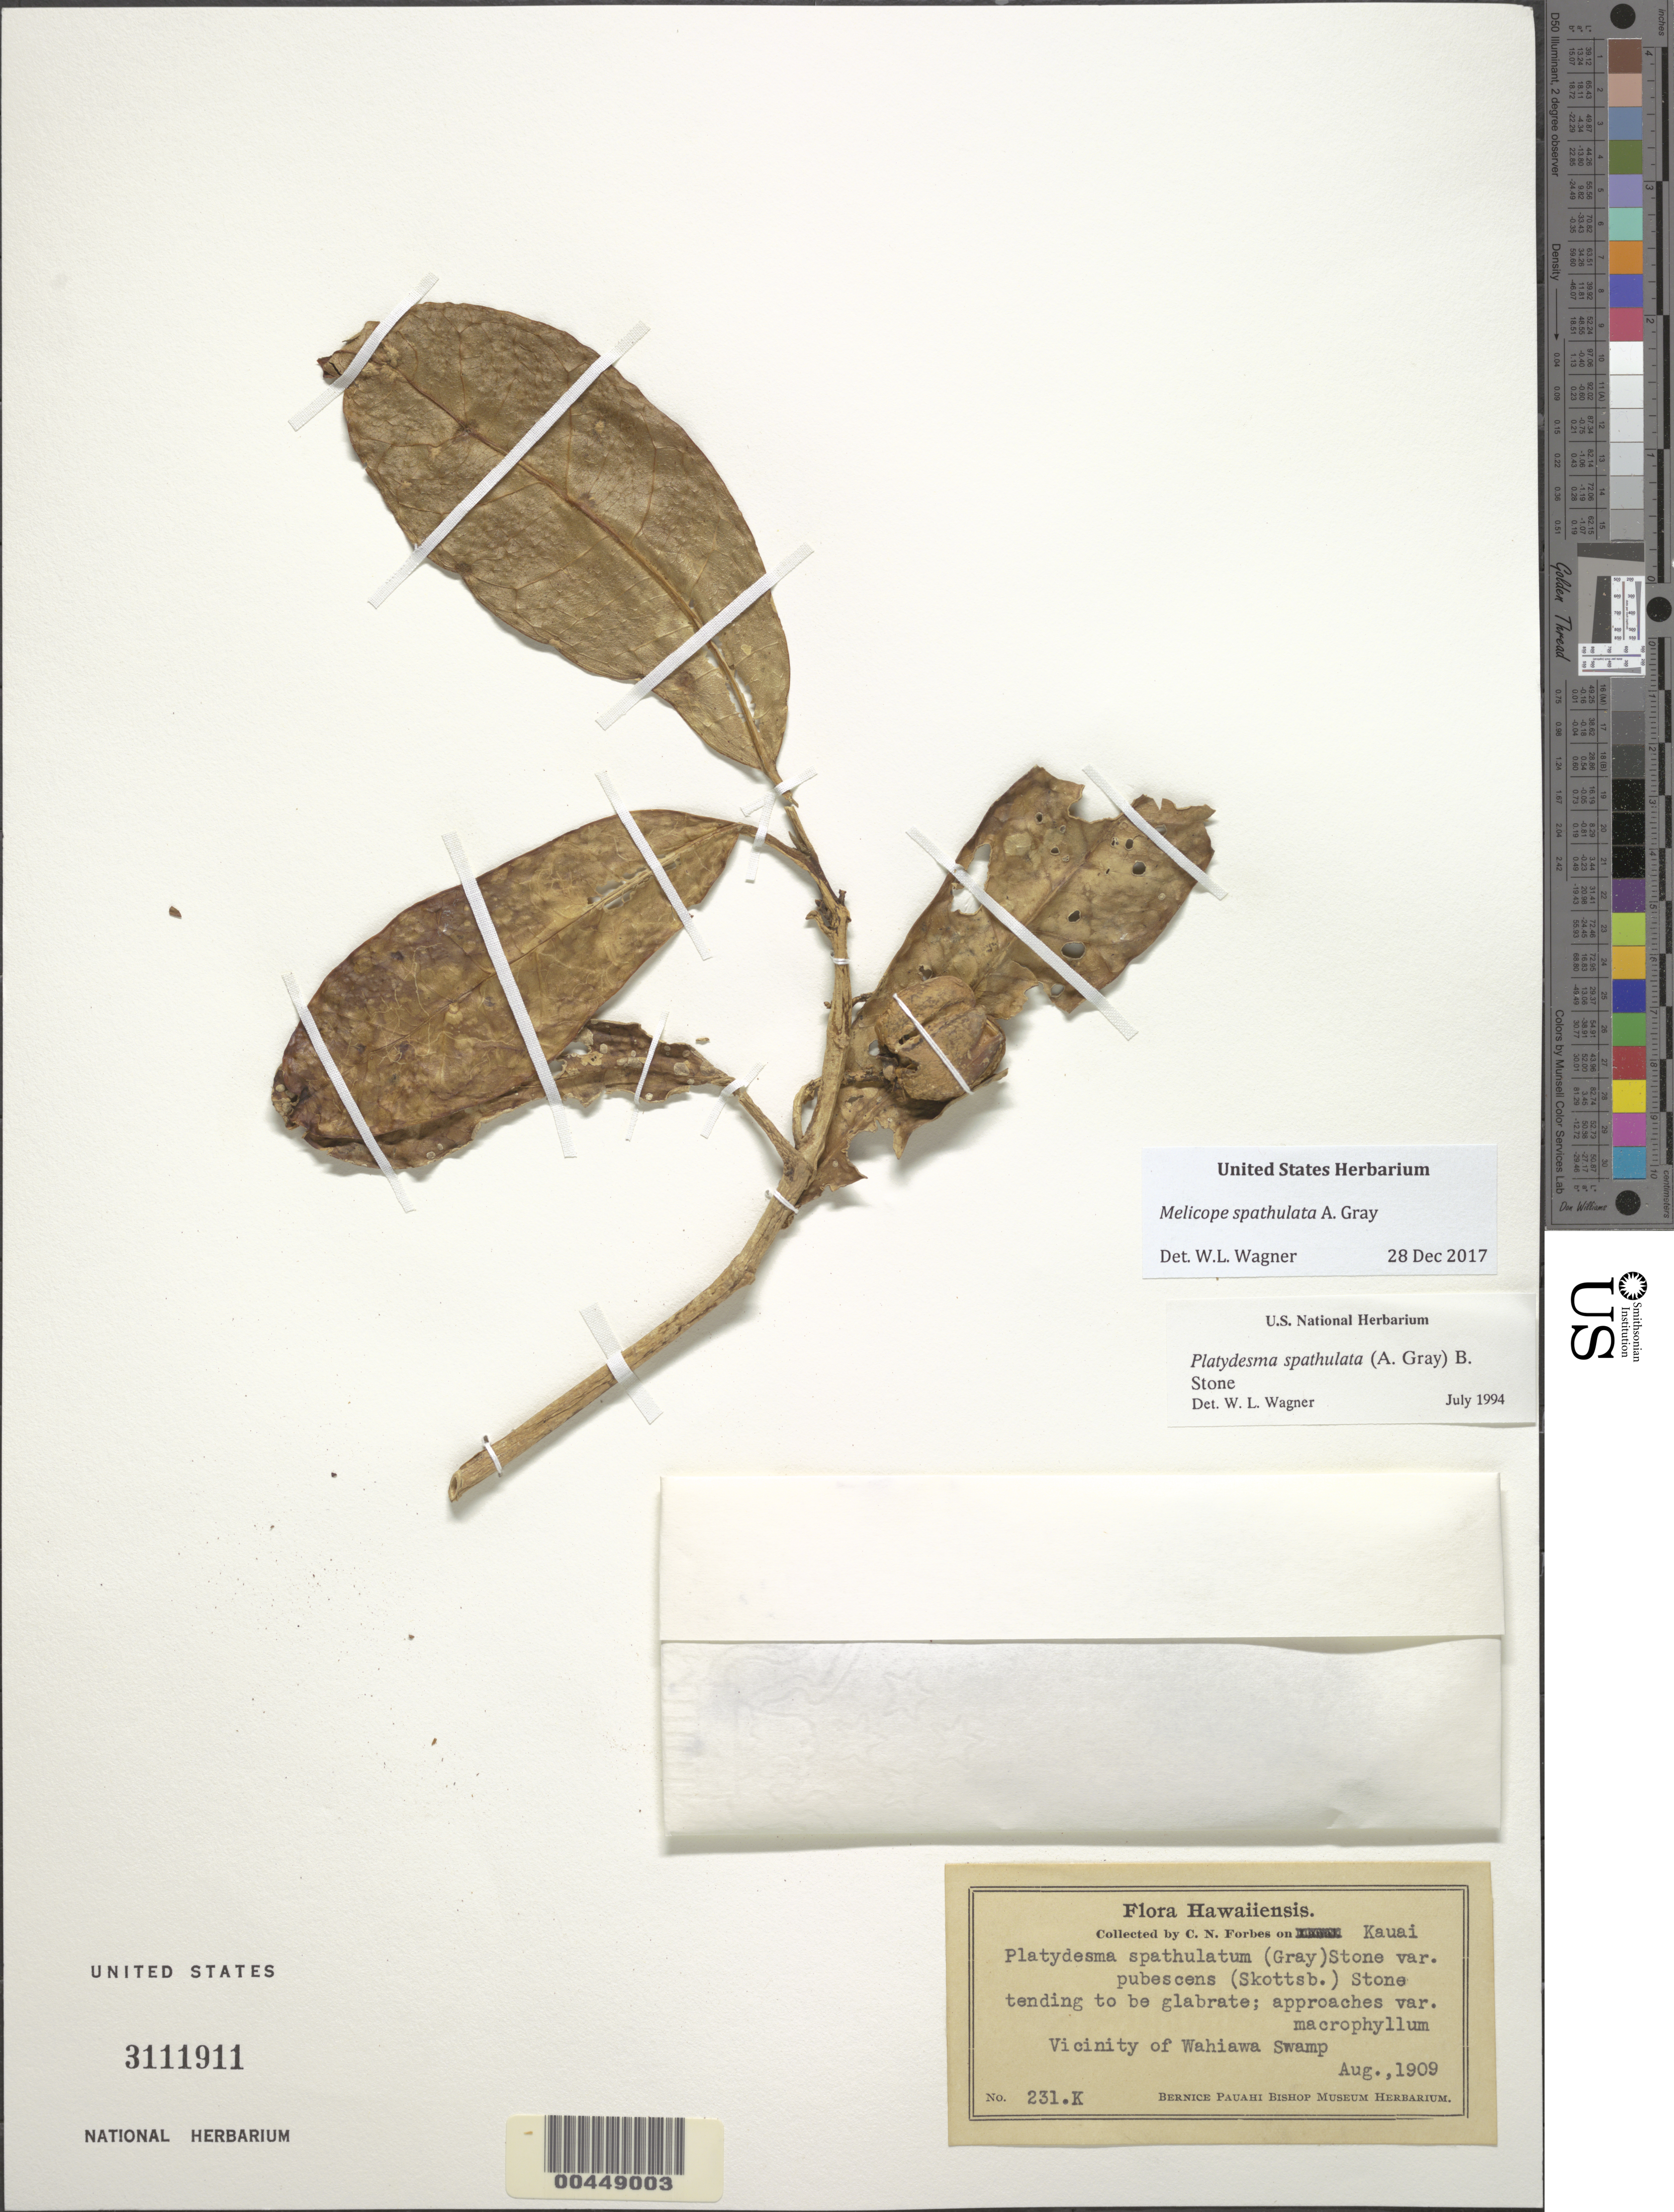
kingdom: Plantae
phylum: Tracheophyta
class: Magnoliopsida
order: Sapindales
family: Rutaceae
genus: Melicope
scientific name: Melicope spathulata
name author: A. Gray in Wilkes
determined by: Wagner, W. L., (BOT), Smithsonian Institution - National Museum of Natural History (UNITED STATES)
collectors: C. N. Forbes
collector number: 231.K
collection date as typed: Aug 1909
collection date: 1909-08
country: United States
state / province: Hawaii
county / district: Kauai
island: Kaua'i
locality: Vicinity of Wahiawa Swamp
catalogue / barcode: US 3111911